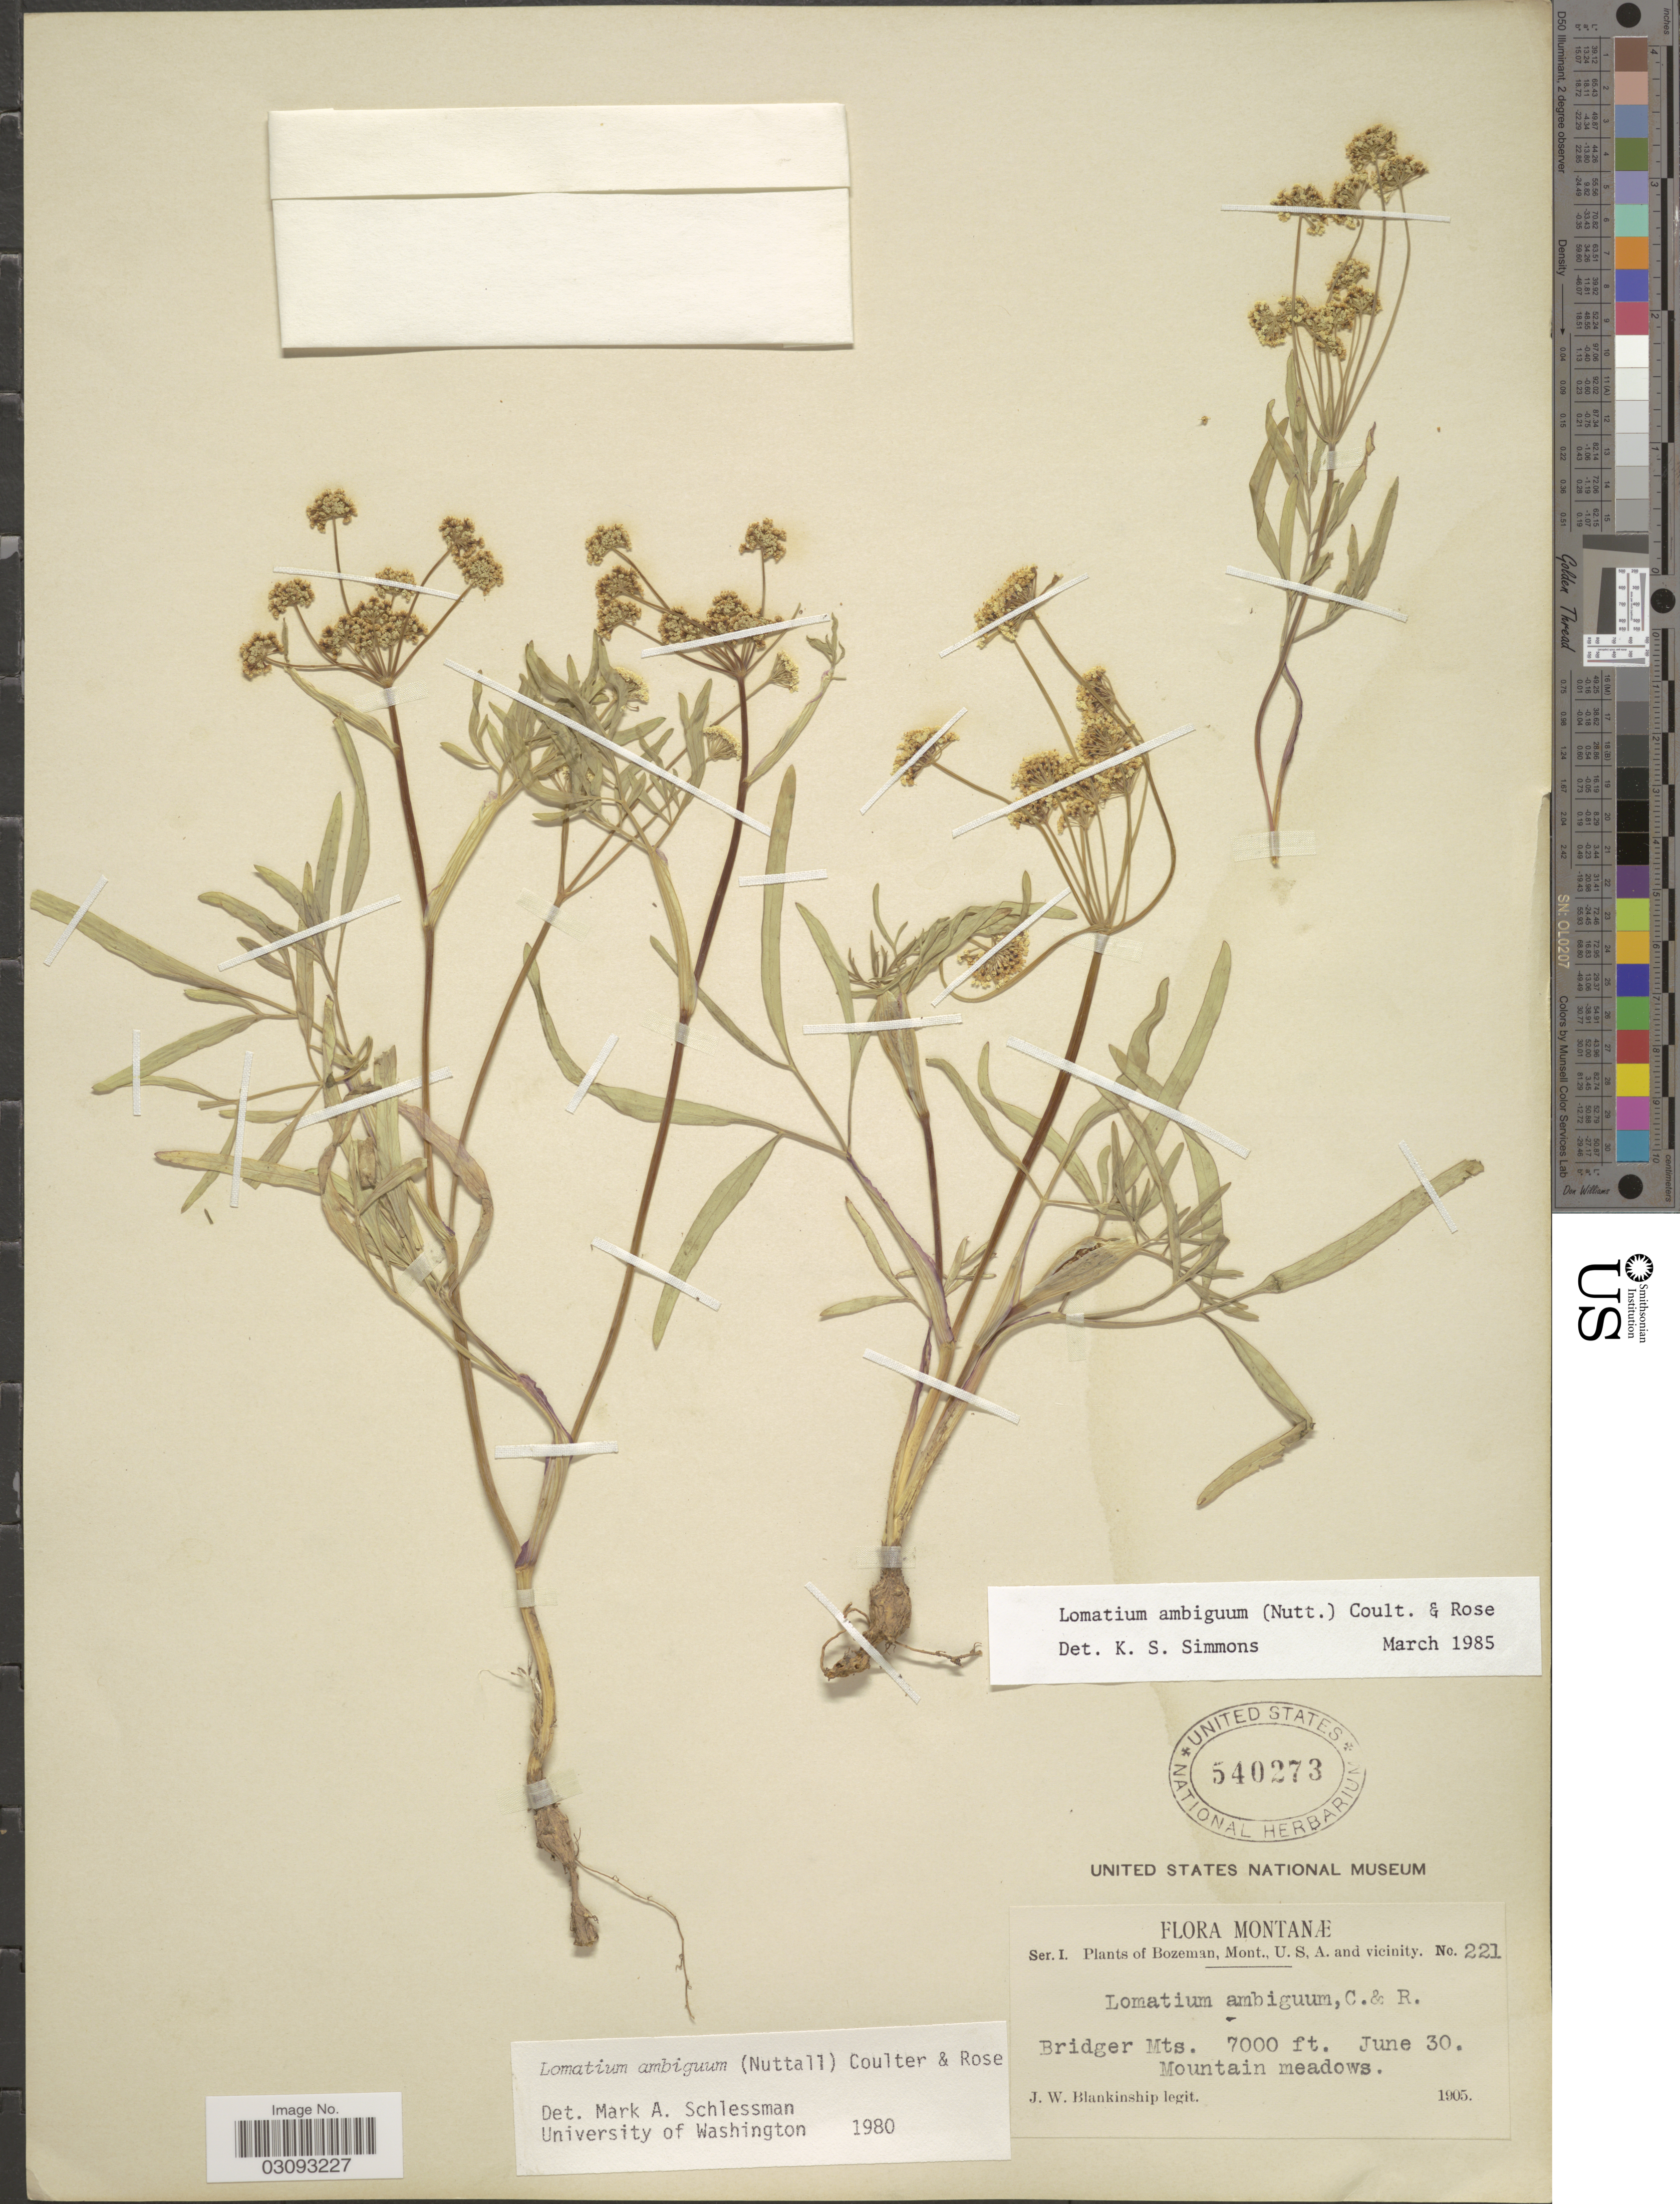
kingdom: Plantae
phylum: Tracheophyta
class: Magnoliopsida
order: Apiales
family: Apiaceae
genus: Lomatium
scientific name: Lomatium ambiguum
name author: (Nutt.) Coult. & Rose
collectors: J. W. Blankinship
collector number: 221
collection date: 1905-06-30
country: United States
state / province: Montana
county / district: Gallatin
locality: Bozeman, Bridger Mts.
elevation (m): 2134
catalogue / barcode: US 540273